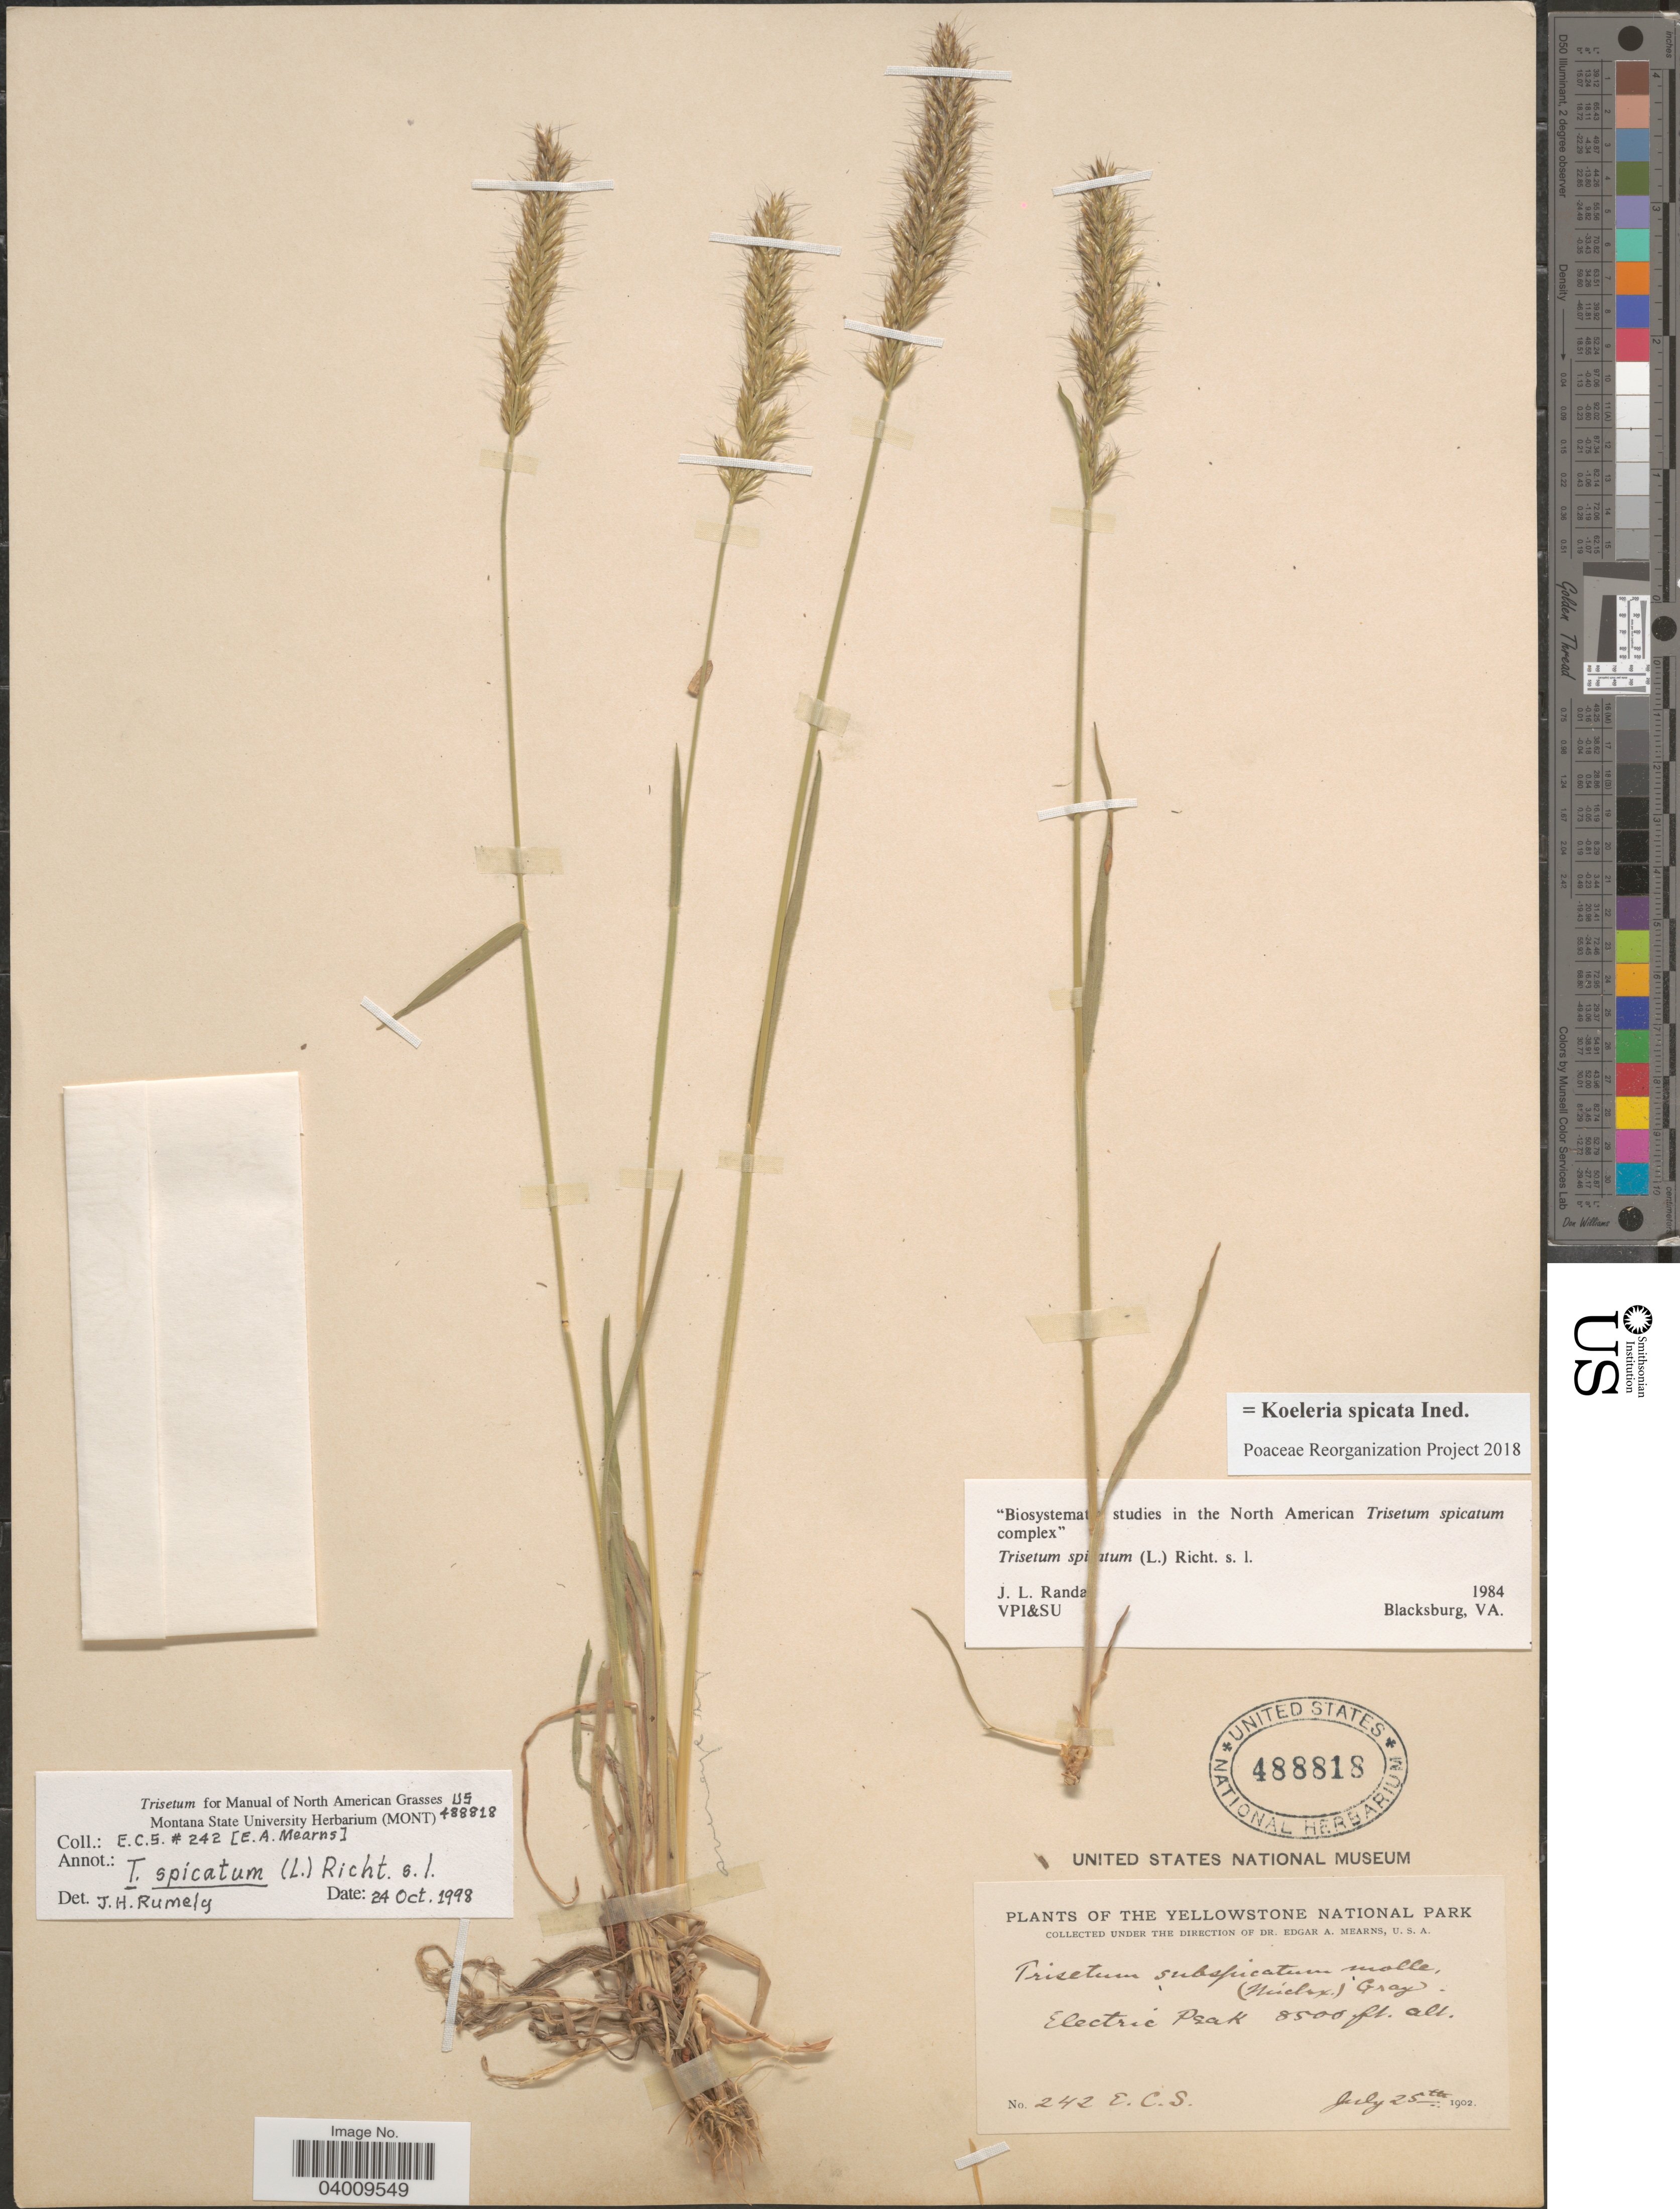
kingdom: Plantae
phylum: Tracheophyta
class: Liliopsida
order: Poales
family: Poaceae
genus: Koeleria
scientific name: Koeleria spicata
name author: (L.) Barberá et al.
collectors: E. C. Smith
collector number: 242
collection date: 1902-07-25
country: United States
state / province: Montana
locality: Yellowstone National Park. Electric' Peak.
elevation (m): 2591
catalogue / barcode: US 488818